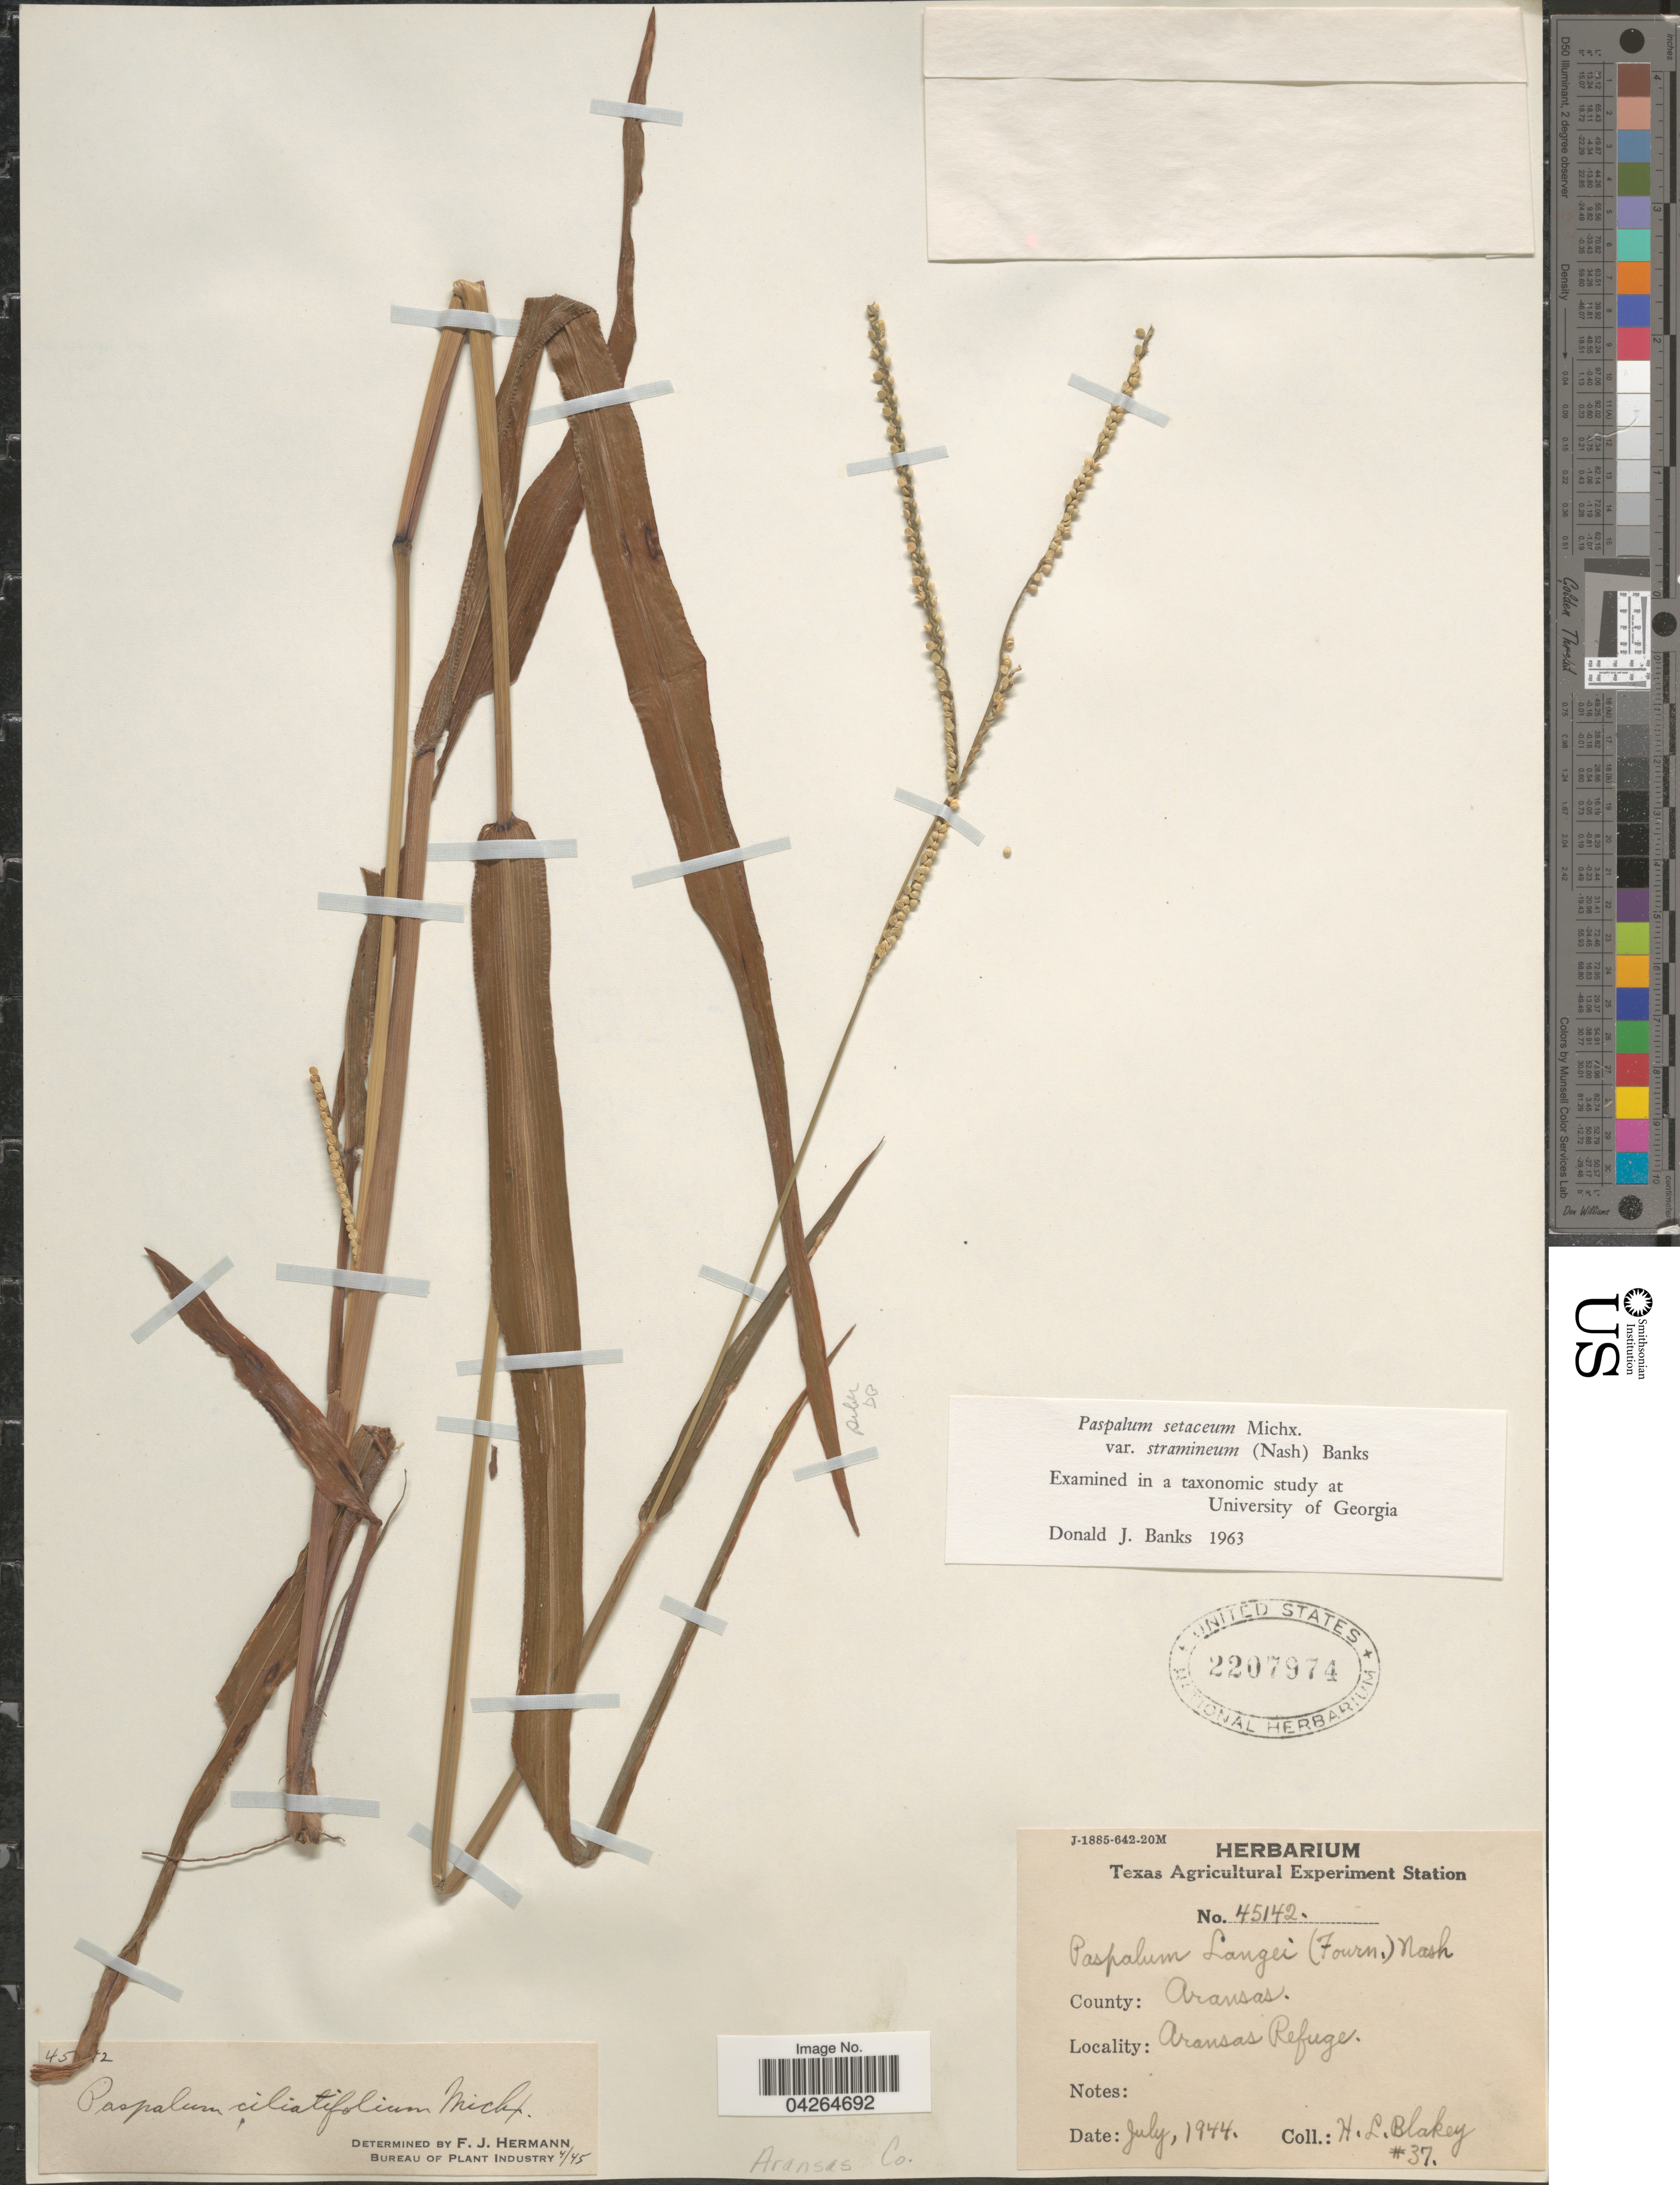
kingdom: Plantae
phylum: Tracheophyta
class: Liliopsida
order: Poales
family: Poaceae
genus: Paspalum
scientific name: Paspalum setaceum var. stramineum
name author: (Nash) D.J. Banks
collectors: H. Blakey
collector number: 37/45142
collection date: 1944-07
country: United States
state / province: Texas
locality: County: Aransas. Aransas Refuge.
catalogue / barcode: US 2207974